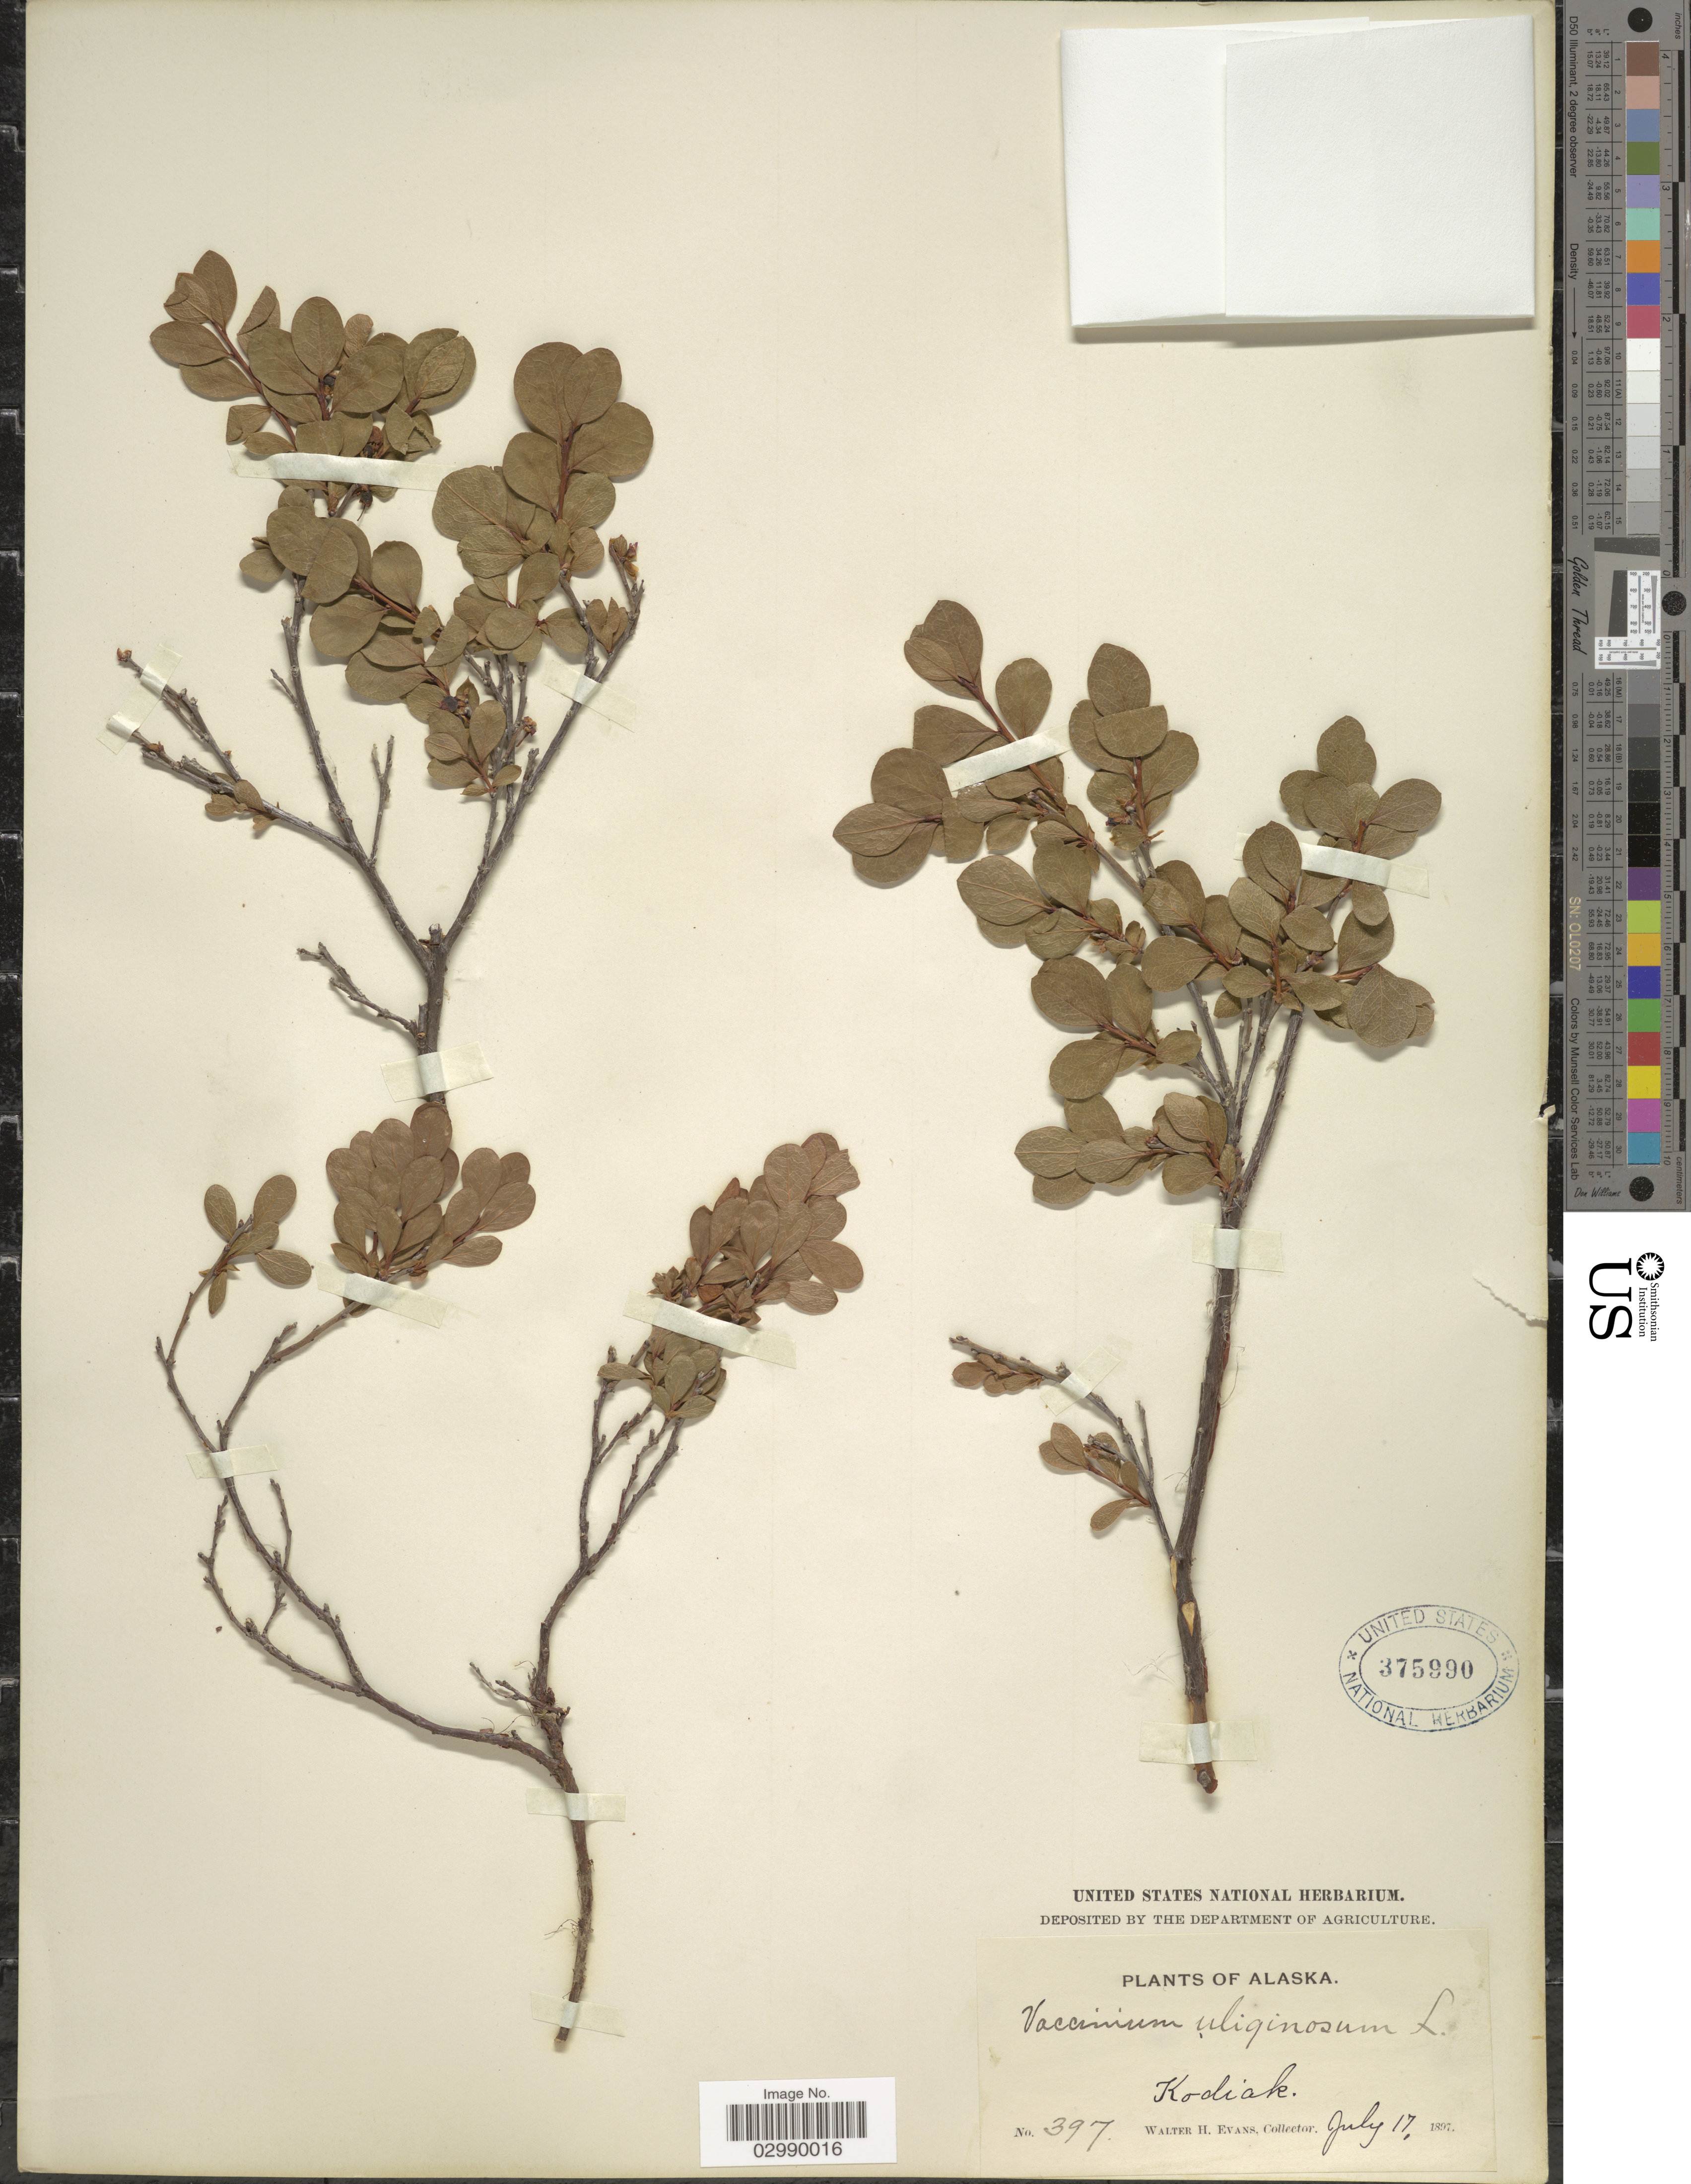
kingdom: Plantae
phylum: Tracheophyta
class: Magnoliopsida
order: Ericales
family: Ericaceae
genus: Vaccinium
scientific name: Vaccinium uliginosum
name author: L.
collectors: W. H. Evans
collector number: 397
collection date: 1897-07-17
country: United States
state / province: Alaska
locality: Kodiak.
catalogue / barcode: US 375990